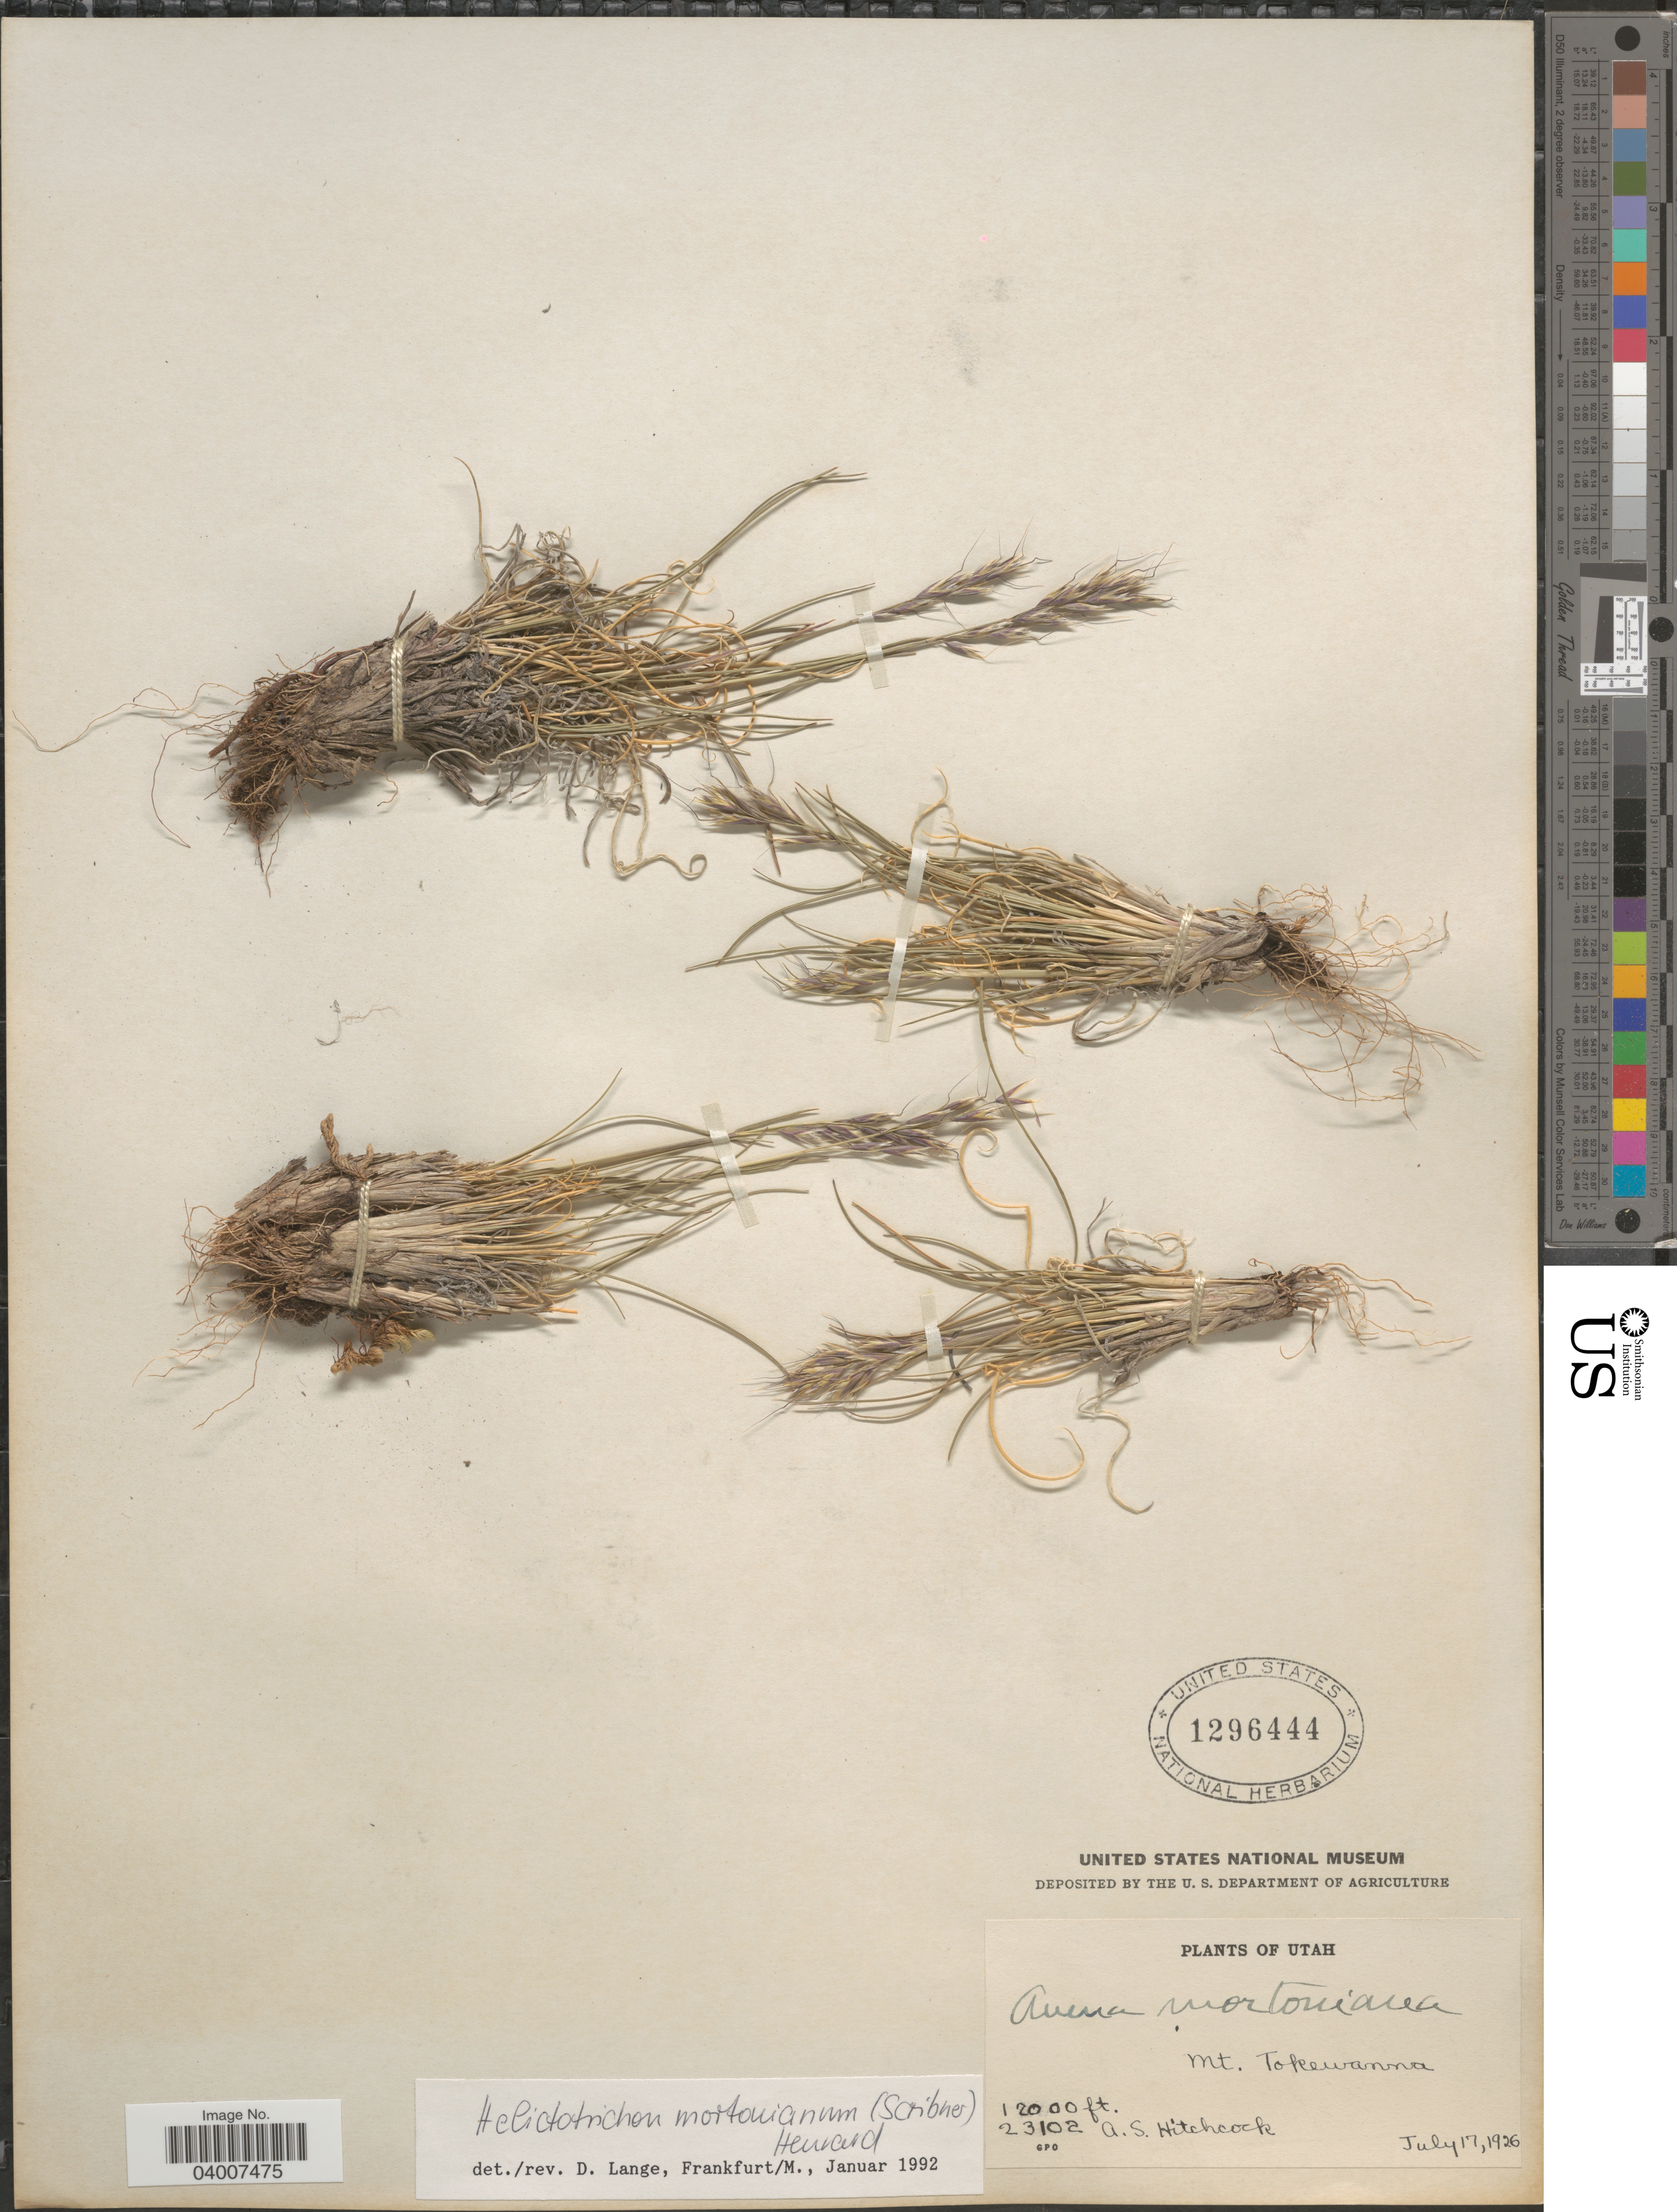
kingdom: Plantae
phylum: Tracheophyta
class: Liliopsida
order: Poales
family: Poaceae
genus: Helictotrichon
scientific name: Helictotrichon mortonianum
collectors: A. S. Hitchcock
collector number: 23102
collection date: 1926-07-17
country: United States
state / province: Utah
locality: Mt. Tokewanna.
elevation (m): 3658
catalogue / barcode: US 1296444